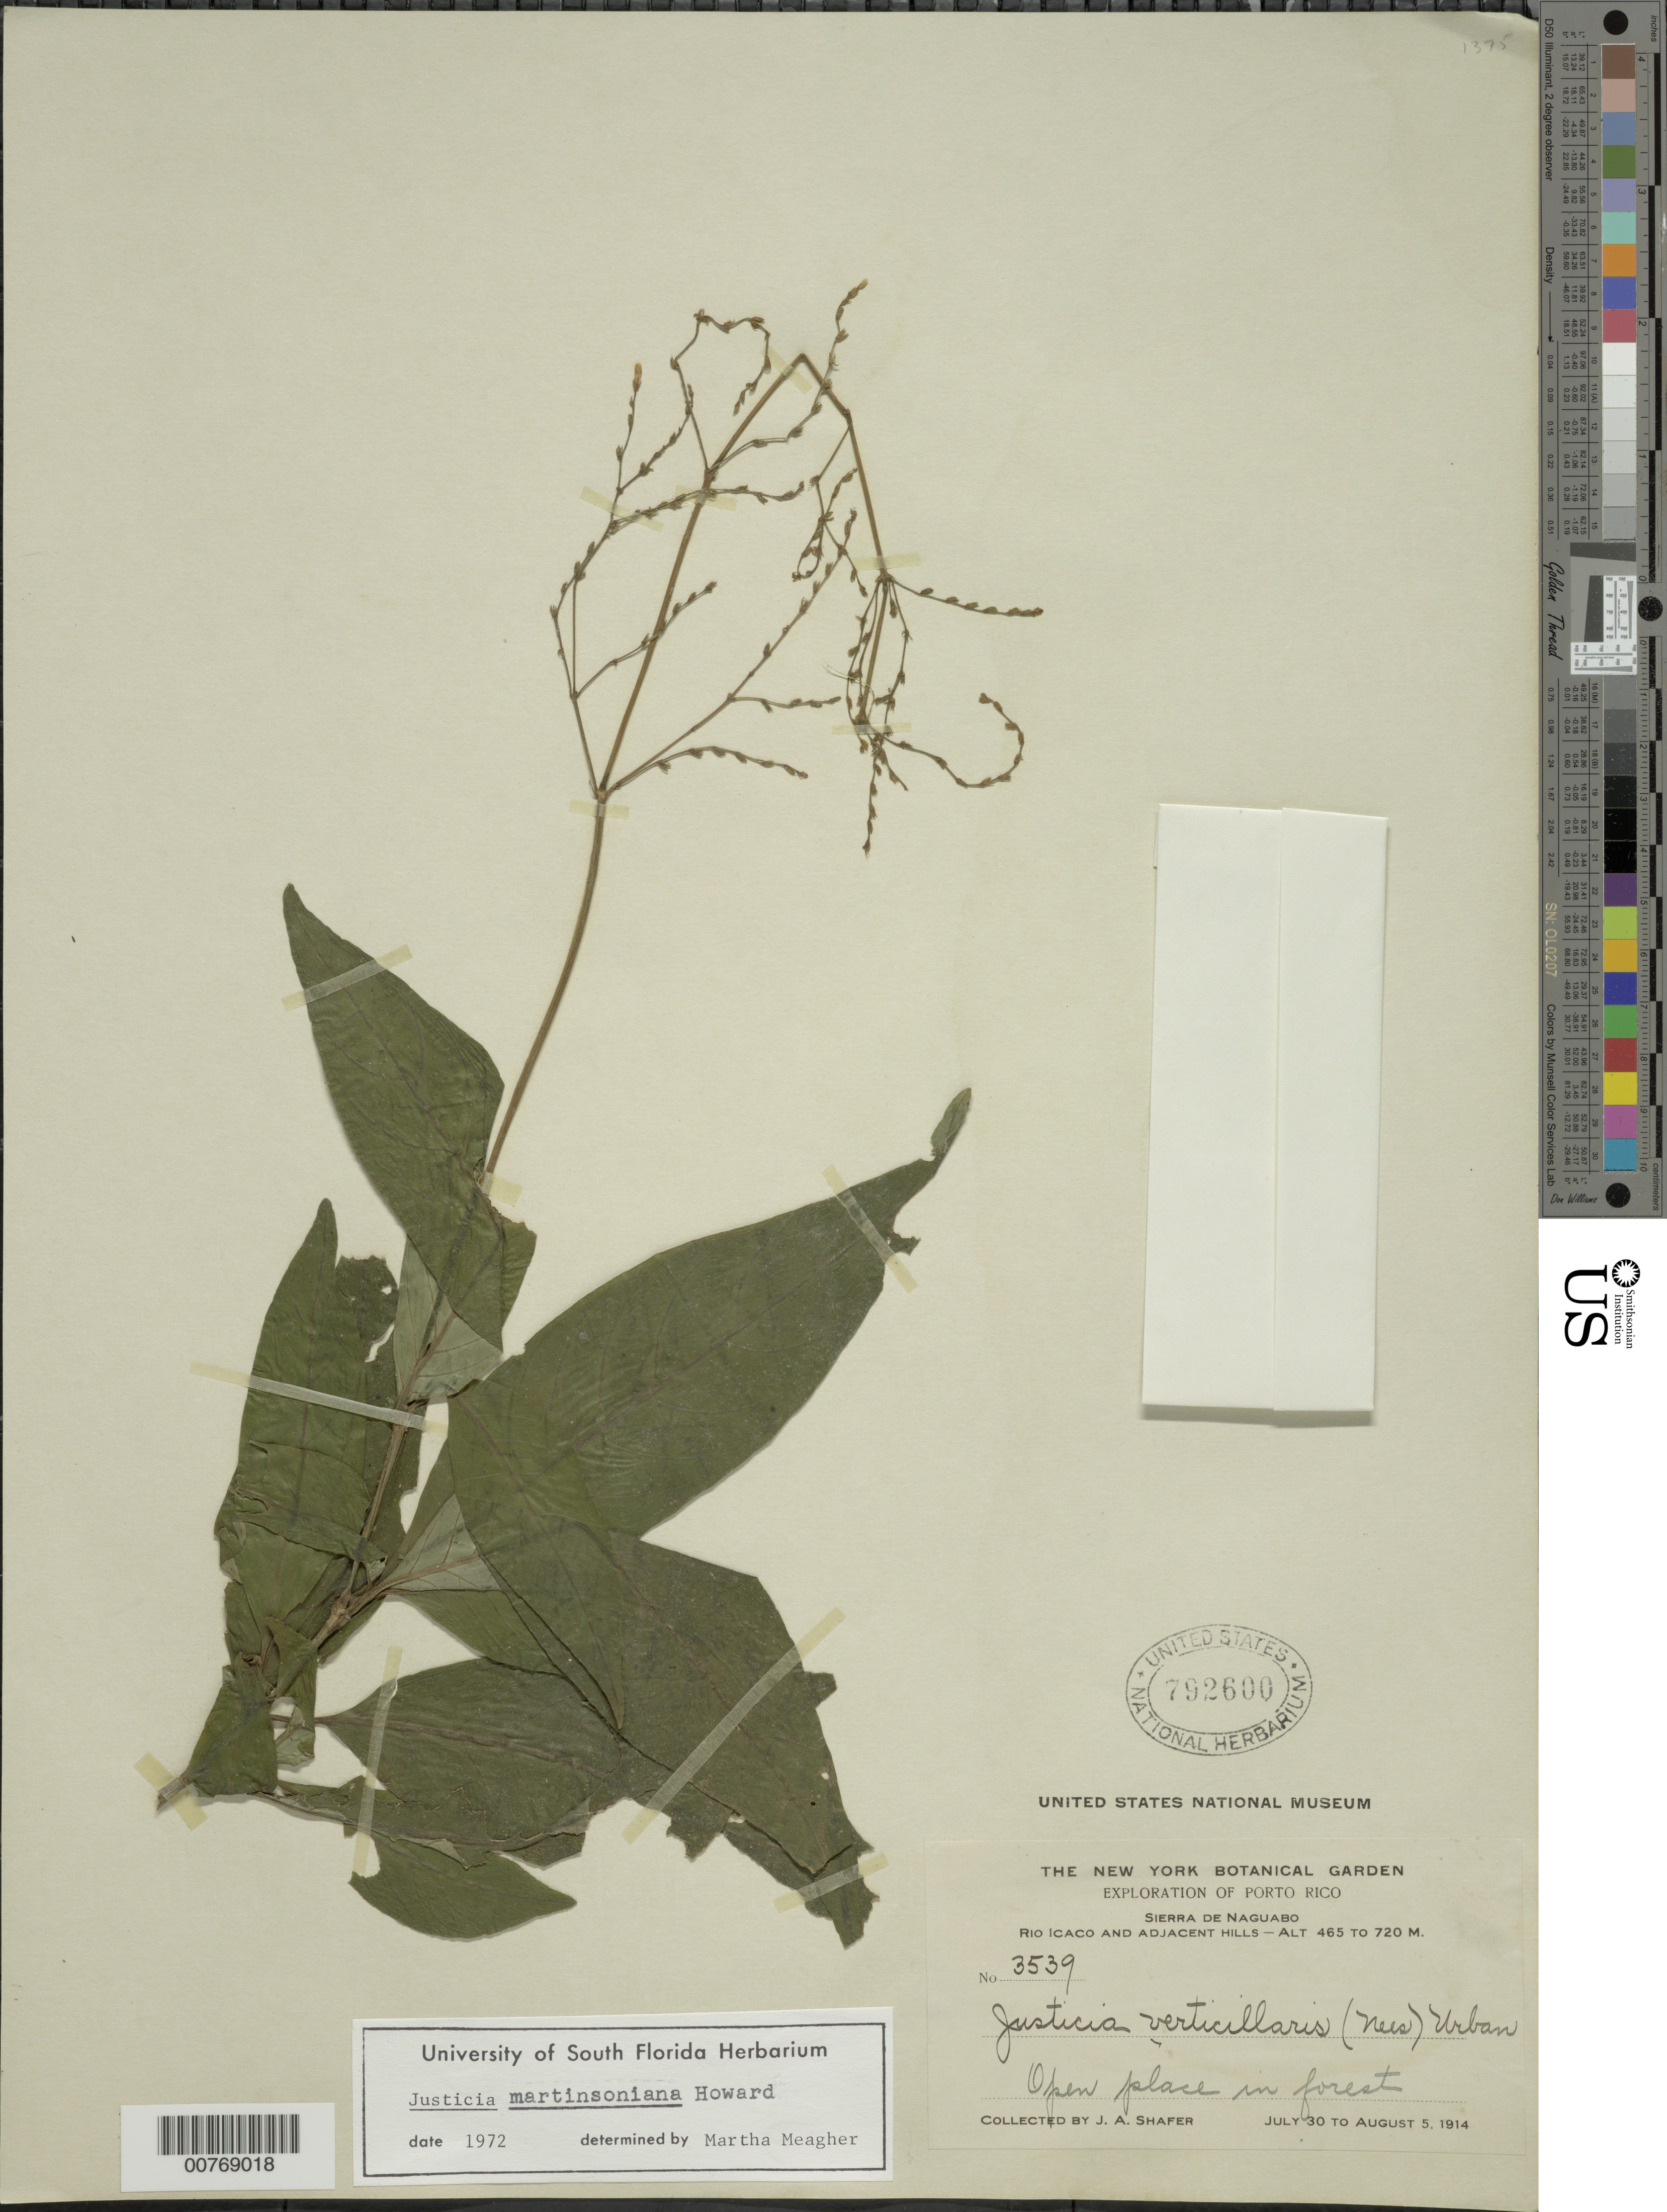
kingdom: Plantae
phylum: Tracheophyta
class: Magnoliopsida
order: Lamiales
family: Acanthaceae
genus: Justicia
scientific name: Justicia martinsoniana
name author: R.A. Howard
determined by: Meagher, M.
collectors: J. A. Shafer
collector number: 3539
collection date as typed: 30 Jul 1914 to 05 Aug 1914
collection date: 1914-07-30/1914-08-05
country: Puerto Rico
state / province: Naguabo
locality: Sierra de Naguabo. Río Icaco and adjacent hills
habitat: Open places in forest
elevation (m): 465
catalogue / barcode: US 792600